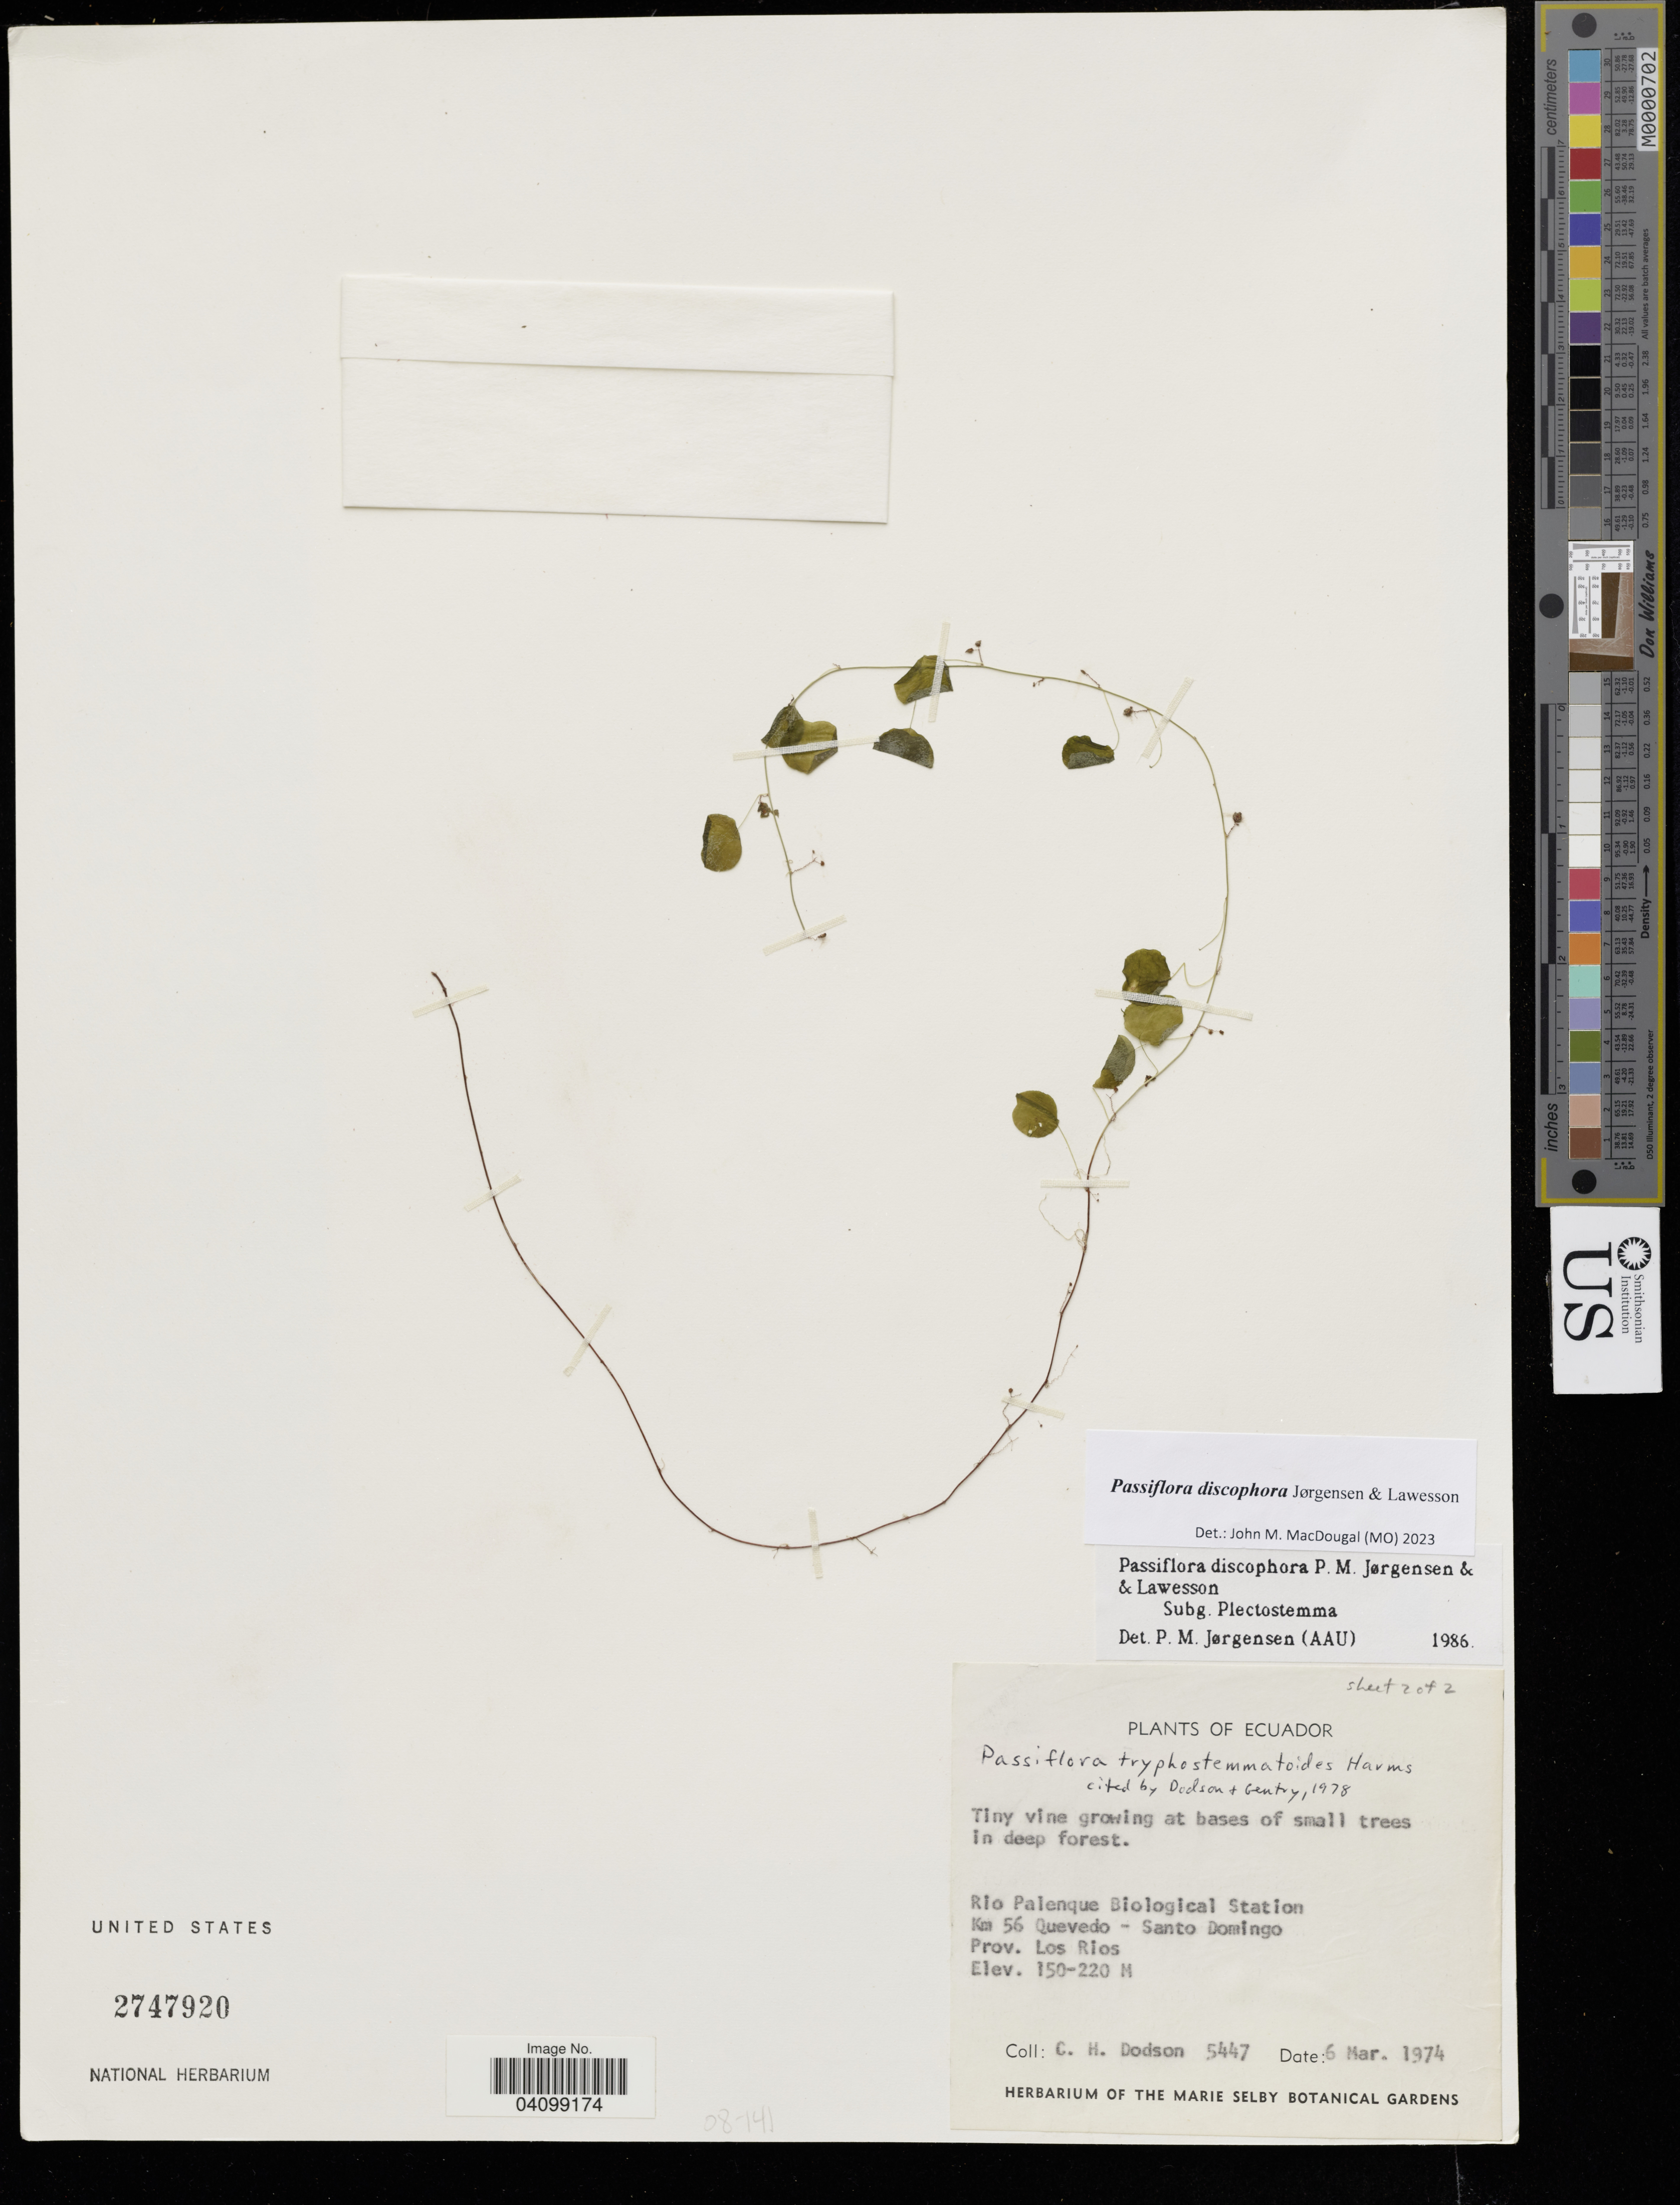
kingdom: Plantae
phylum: Tracheophyta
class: Magnoliopsida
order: Malpighiales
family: Passifloraceae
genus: Passiflora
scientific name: Passiflora discophora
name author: P. Jørg. & Lawesson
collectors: C. H. Dodson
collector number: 5447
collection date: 1974-03-06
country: Ecuador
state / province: Los Ríos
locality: Rio Palenque Biological Station. Km 56 Quevedo - Santo Domingo.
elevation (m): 150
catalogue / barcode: US 2747920